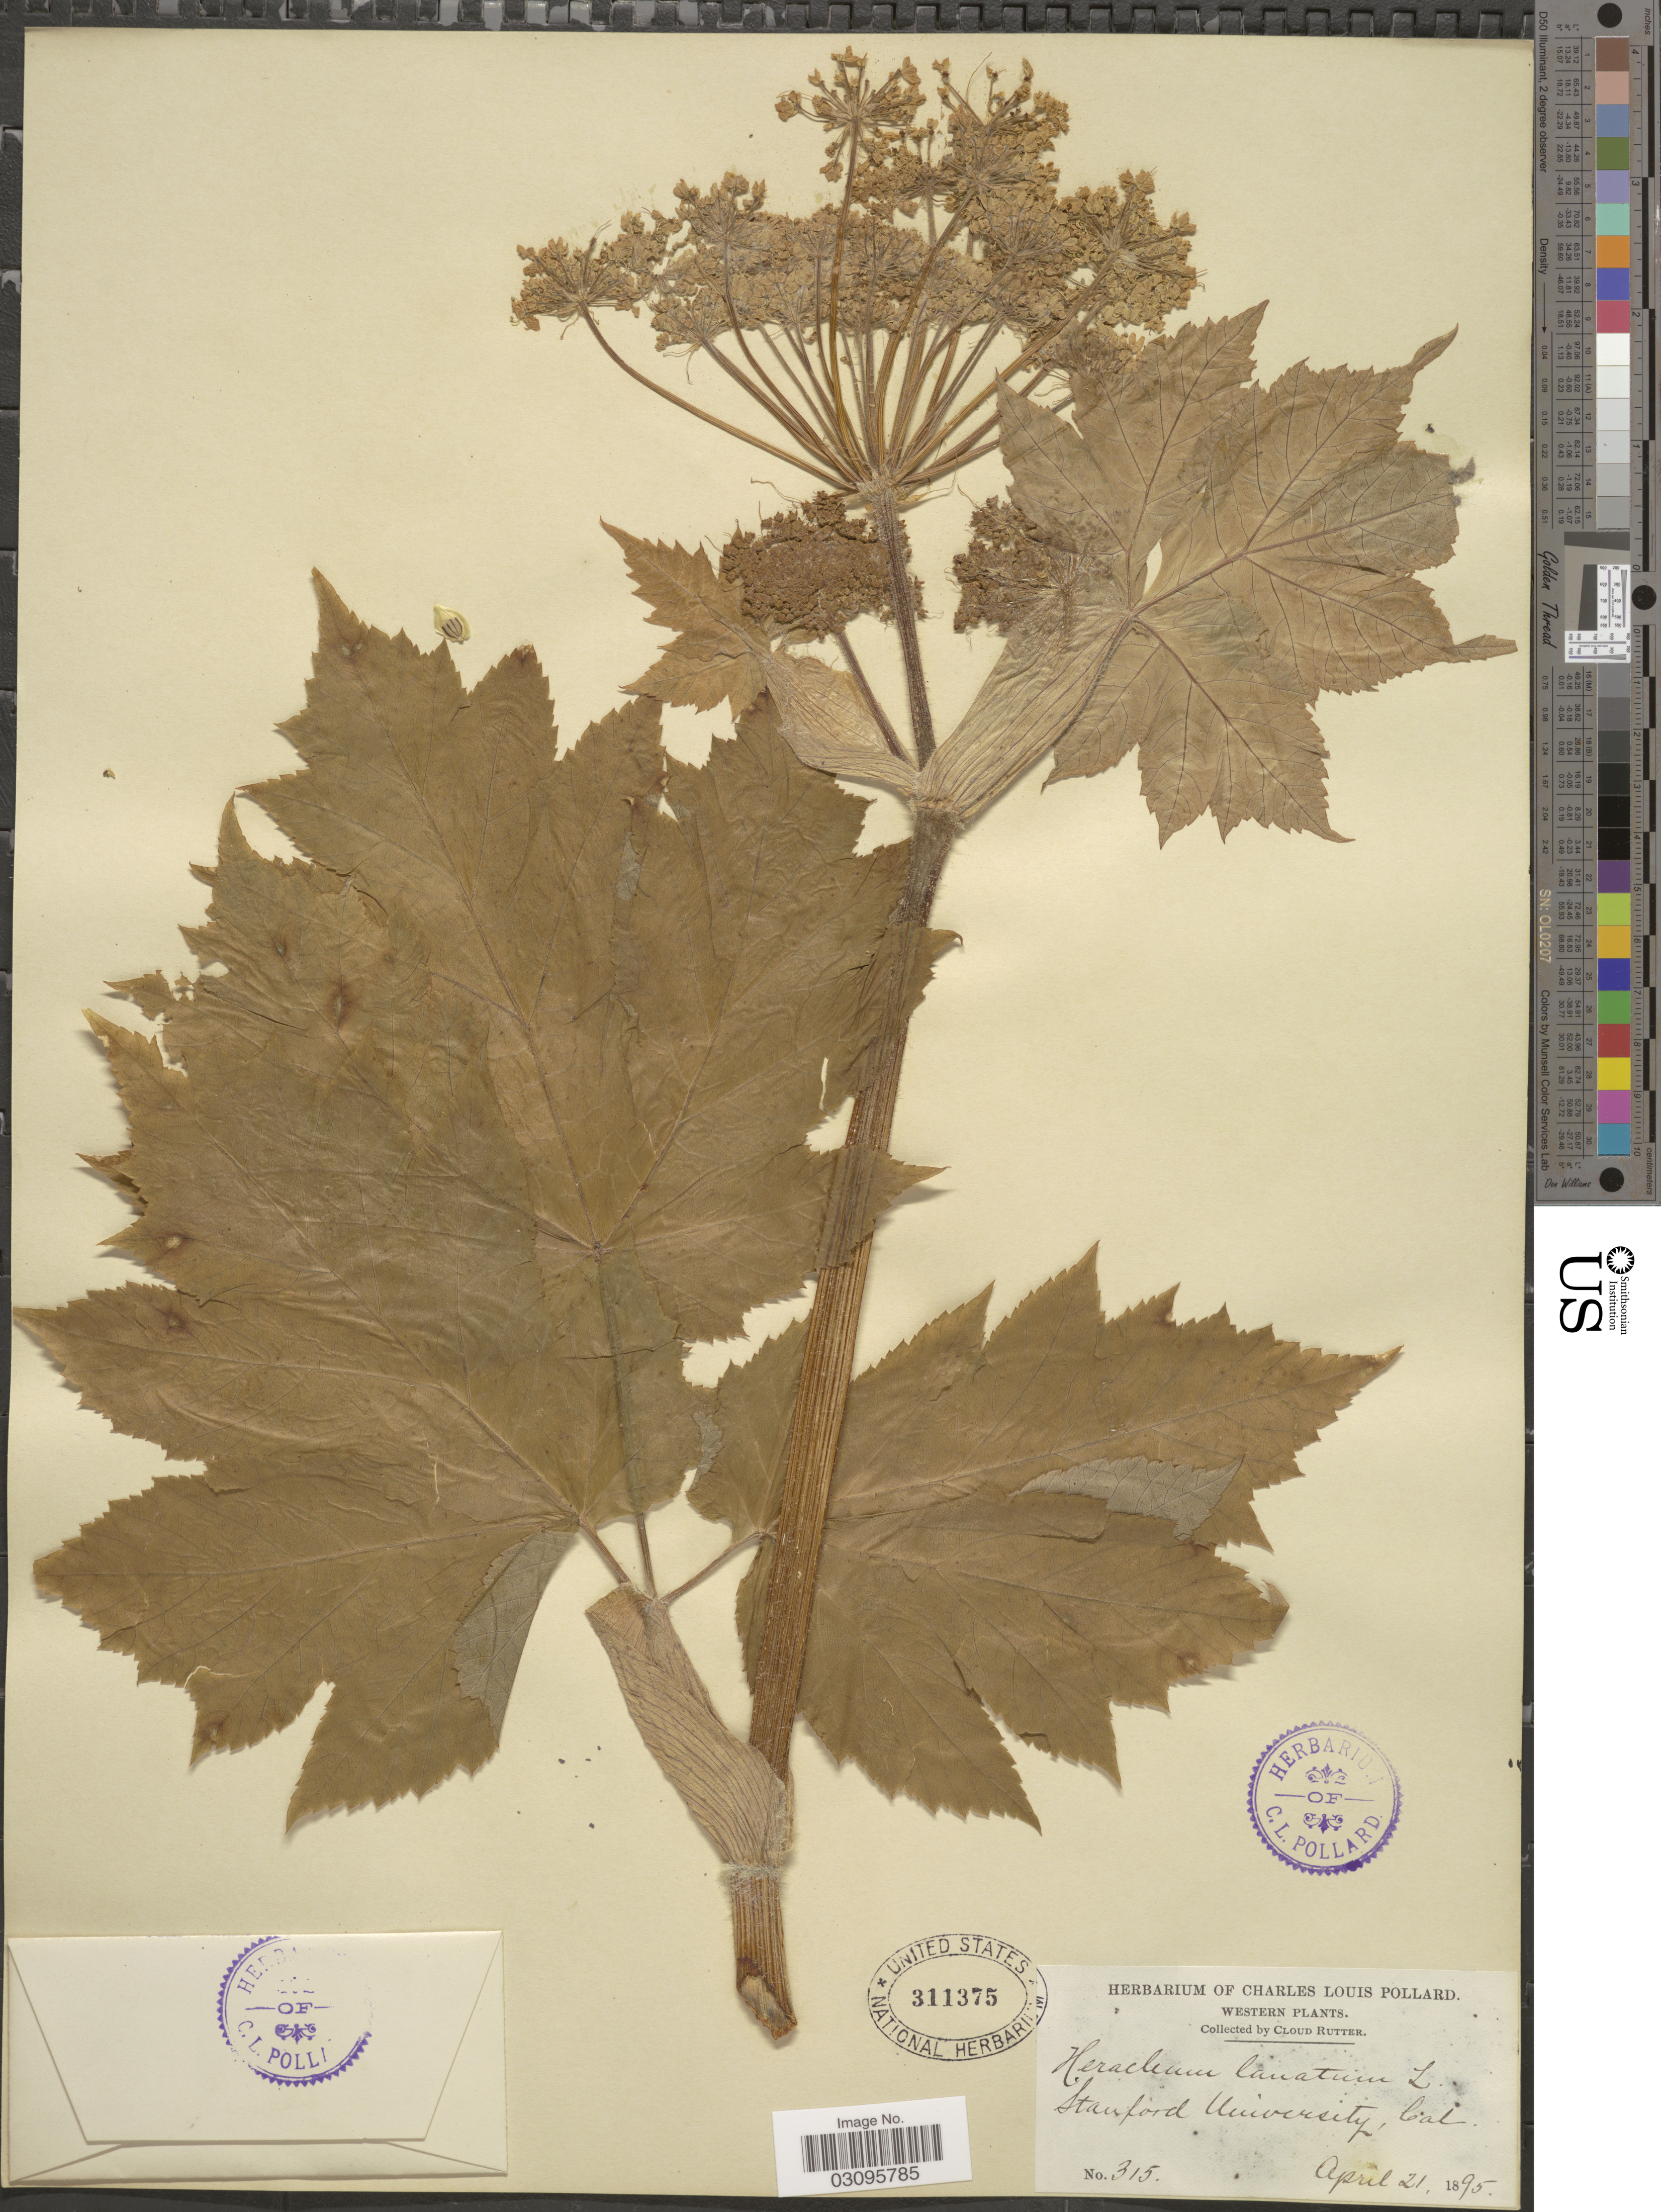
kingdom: Plantae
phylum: Tracheophyta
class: Magnoliopsida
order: Apiales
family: Apiaceae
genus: Heracleum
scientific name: Heracleum lanatum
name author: Michx.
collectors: C. Rutter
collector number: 315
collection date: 1895-04-21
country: United States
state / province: California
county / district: Santa Clara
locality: Western. Stanford University, Cal.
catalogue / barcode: US 311375